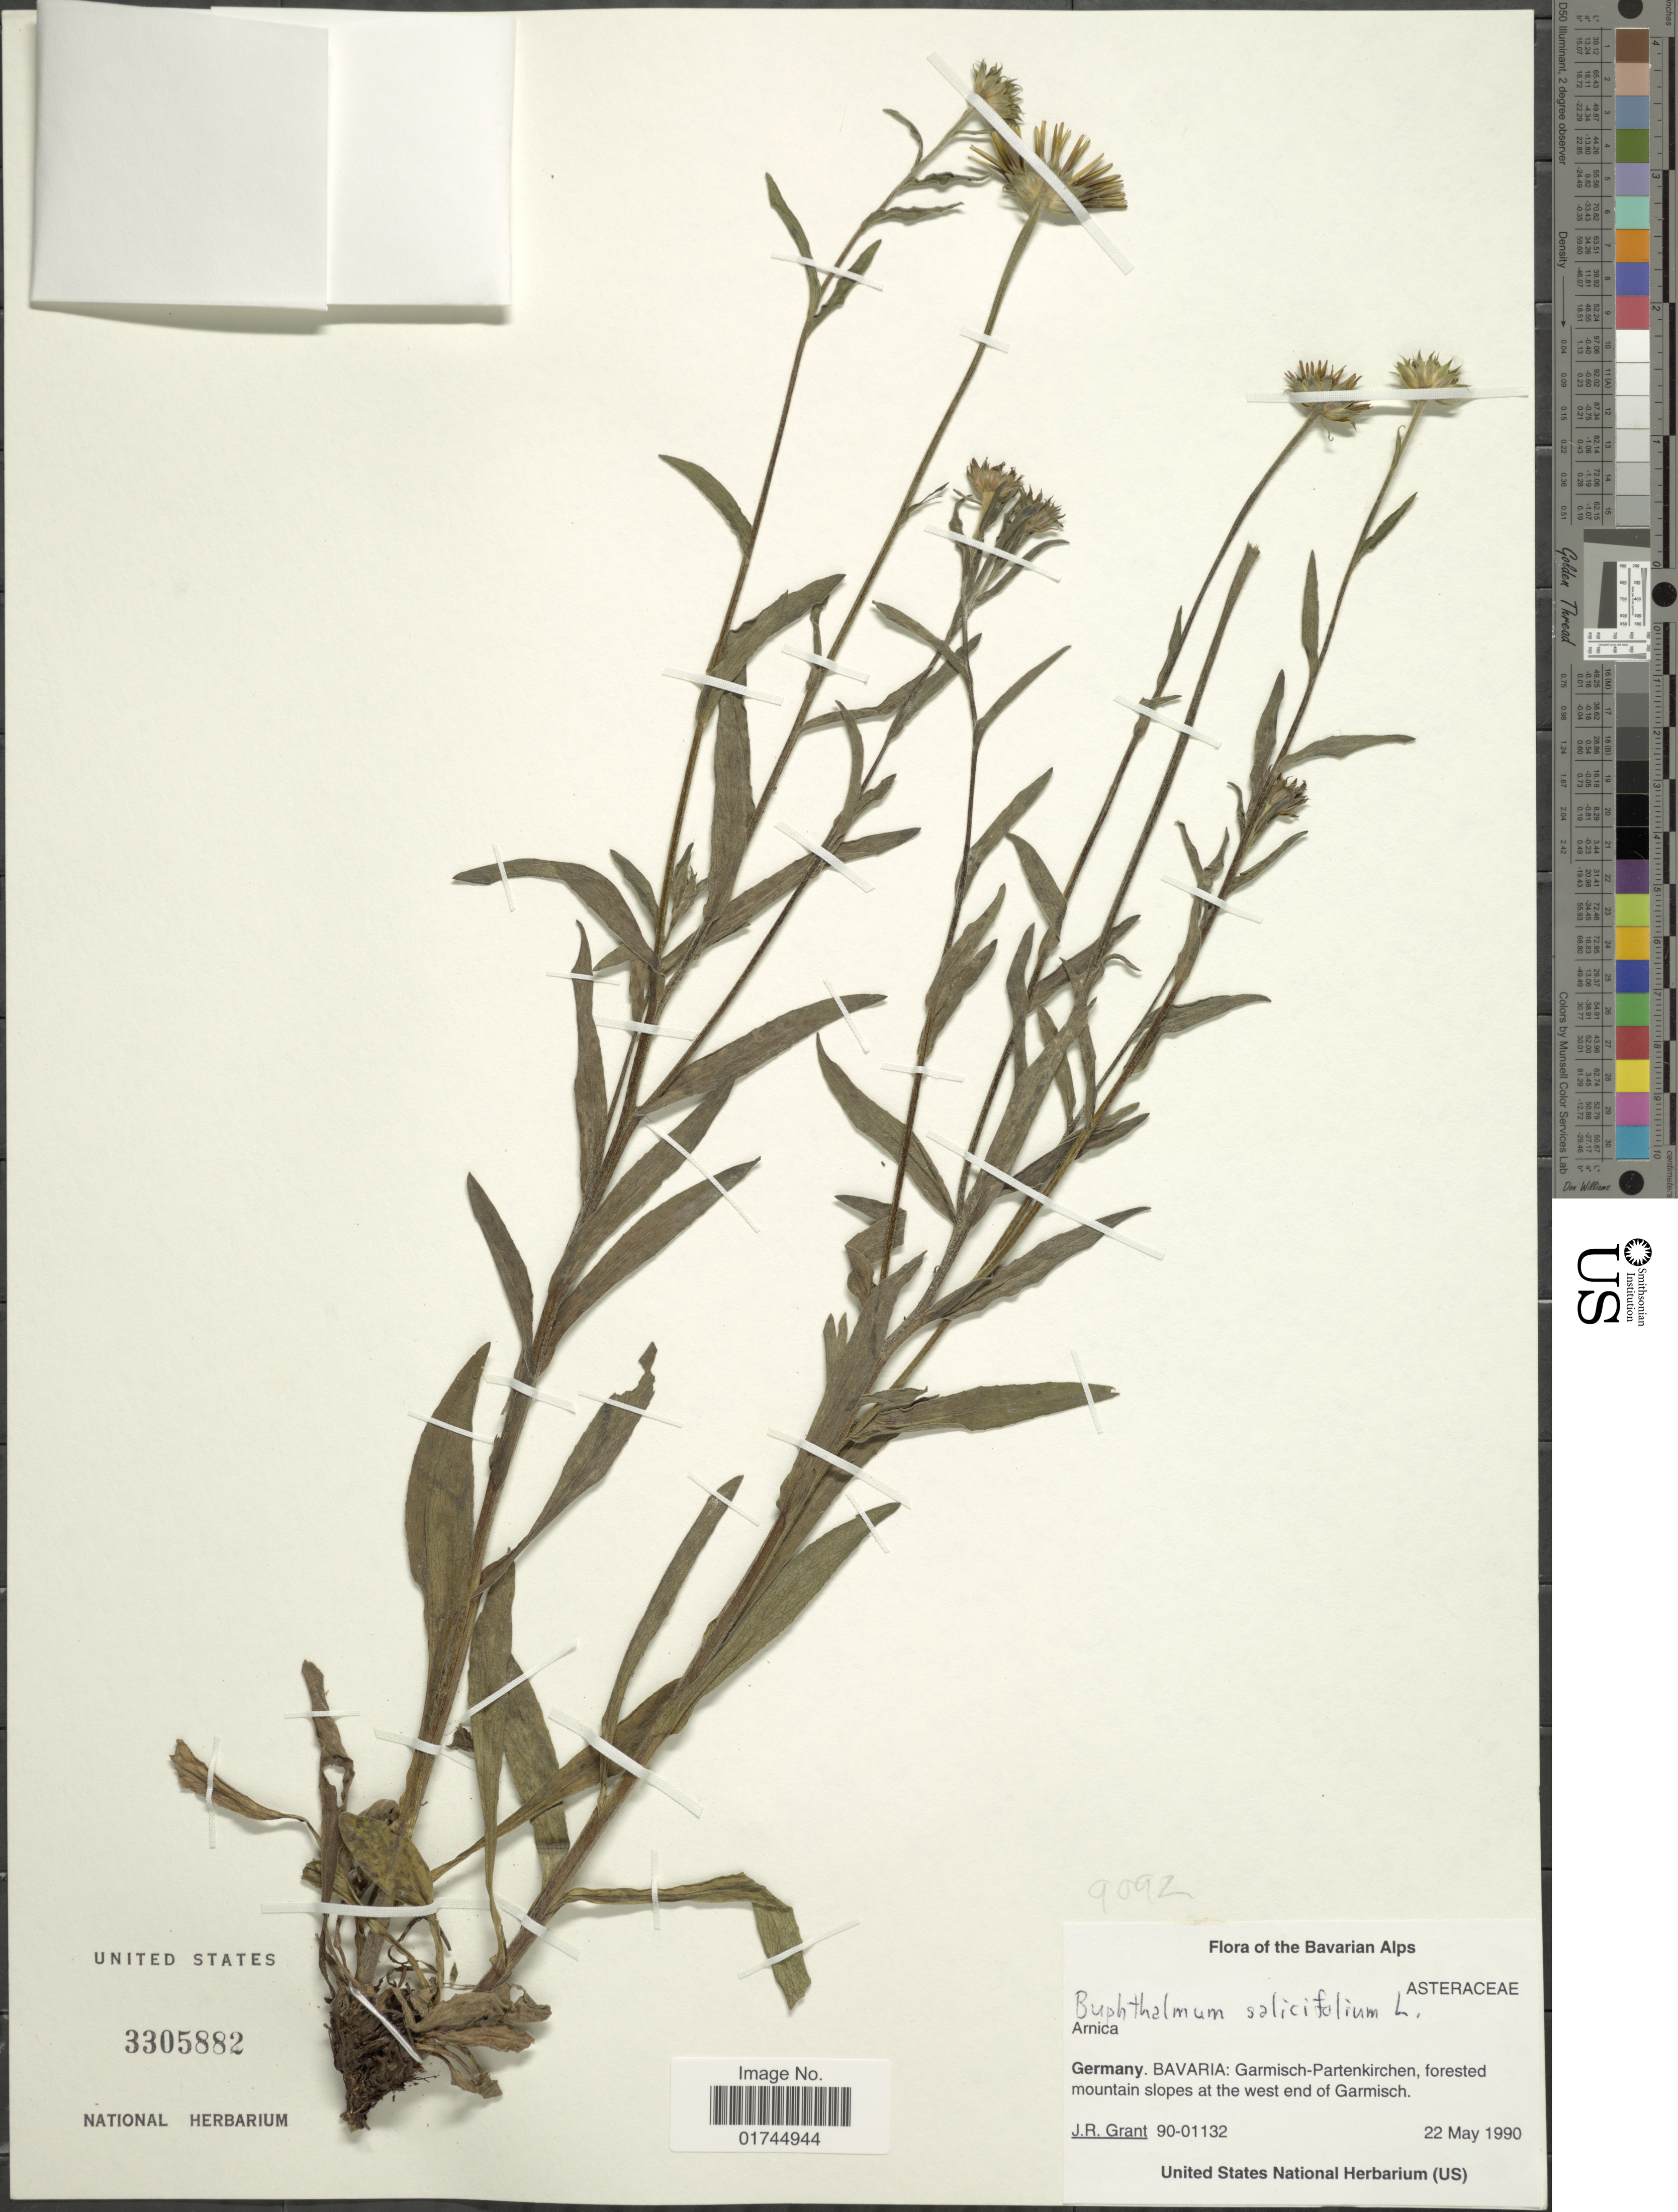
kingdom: Plantae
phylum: Tracheophyta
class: Magnoliopsida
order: Asterales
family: Asteraceae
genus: Buphthalmum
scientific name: Buphthalmum salicifolium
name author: L.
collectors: J. Grant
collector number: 90-01132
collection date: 1990-05-22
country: Germany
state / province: Bayern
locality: Garmish-Partenkirchen, forested mountain slopes at the west end of Garmish. Bavaria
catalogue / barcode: US 3305882